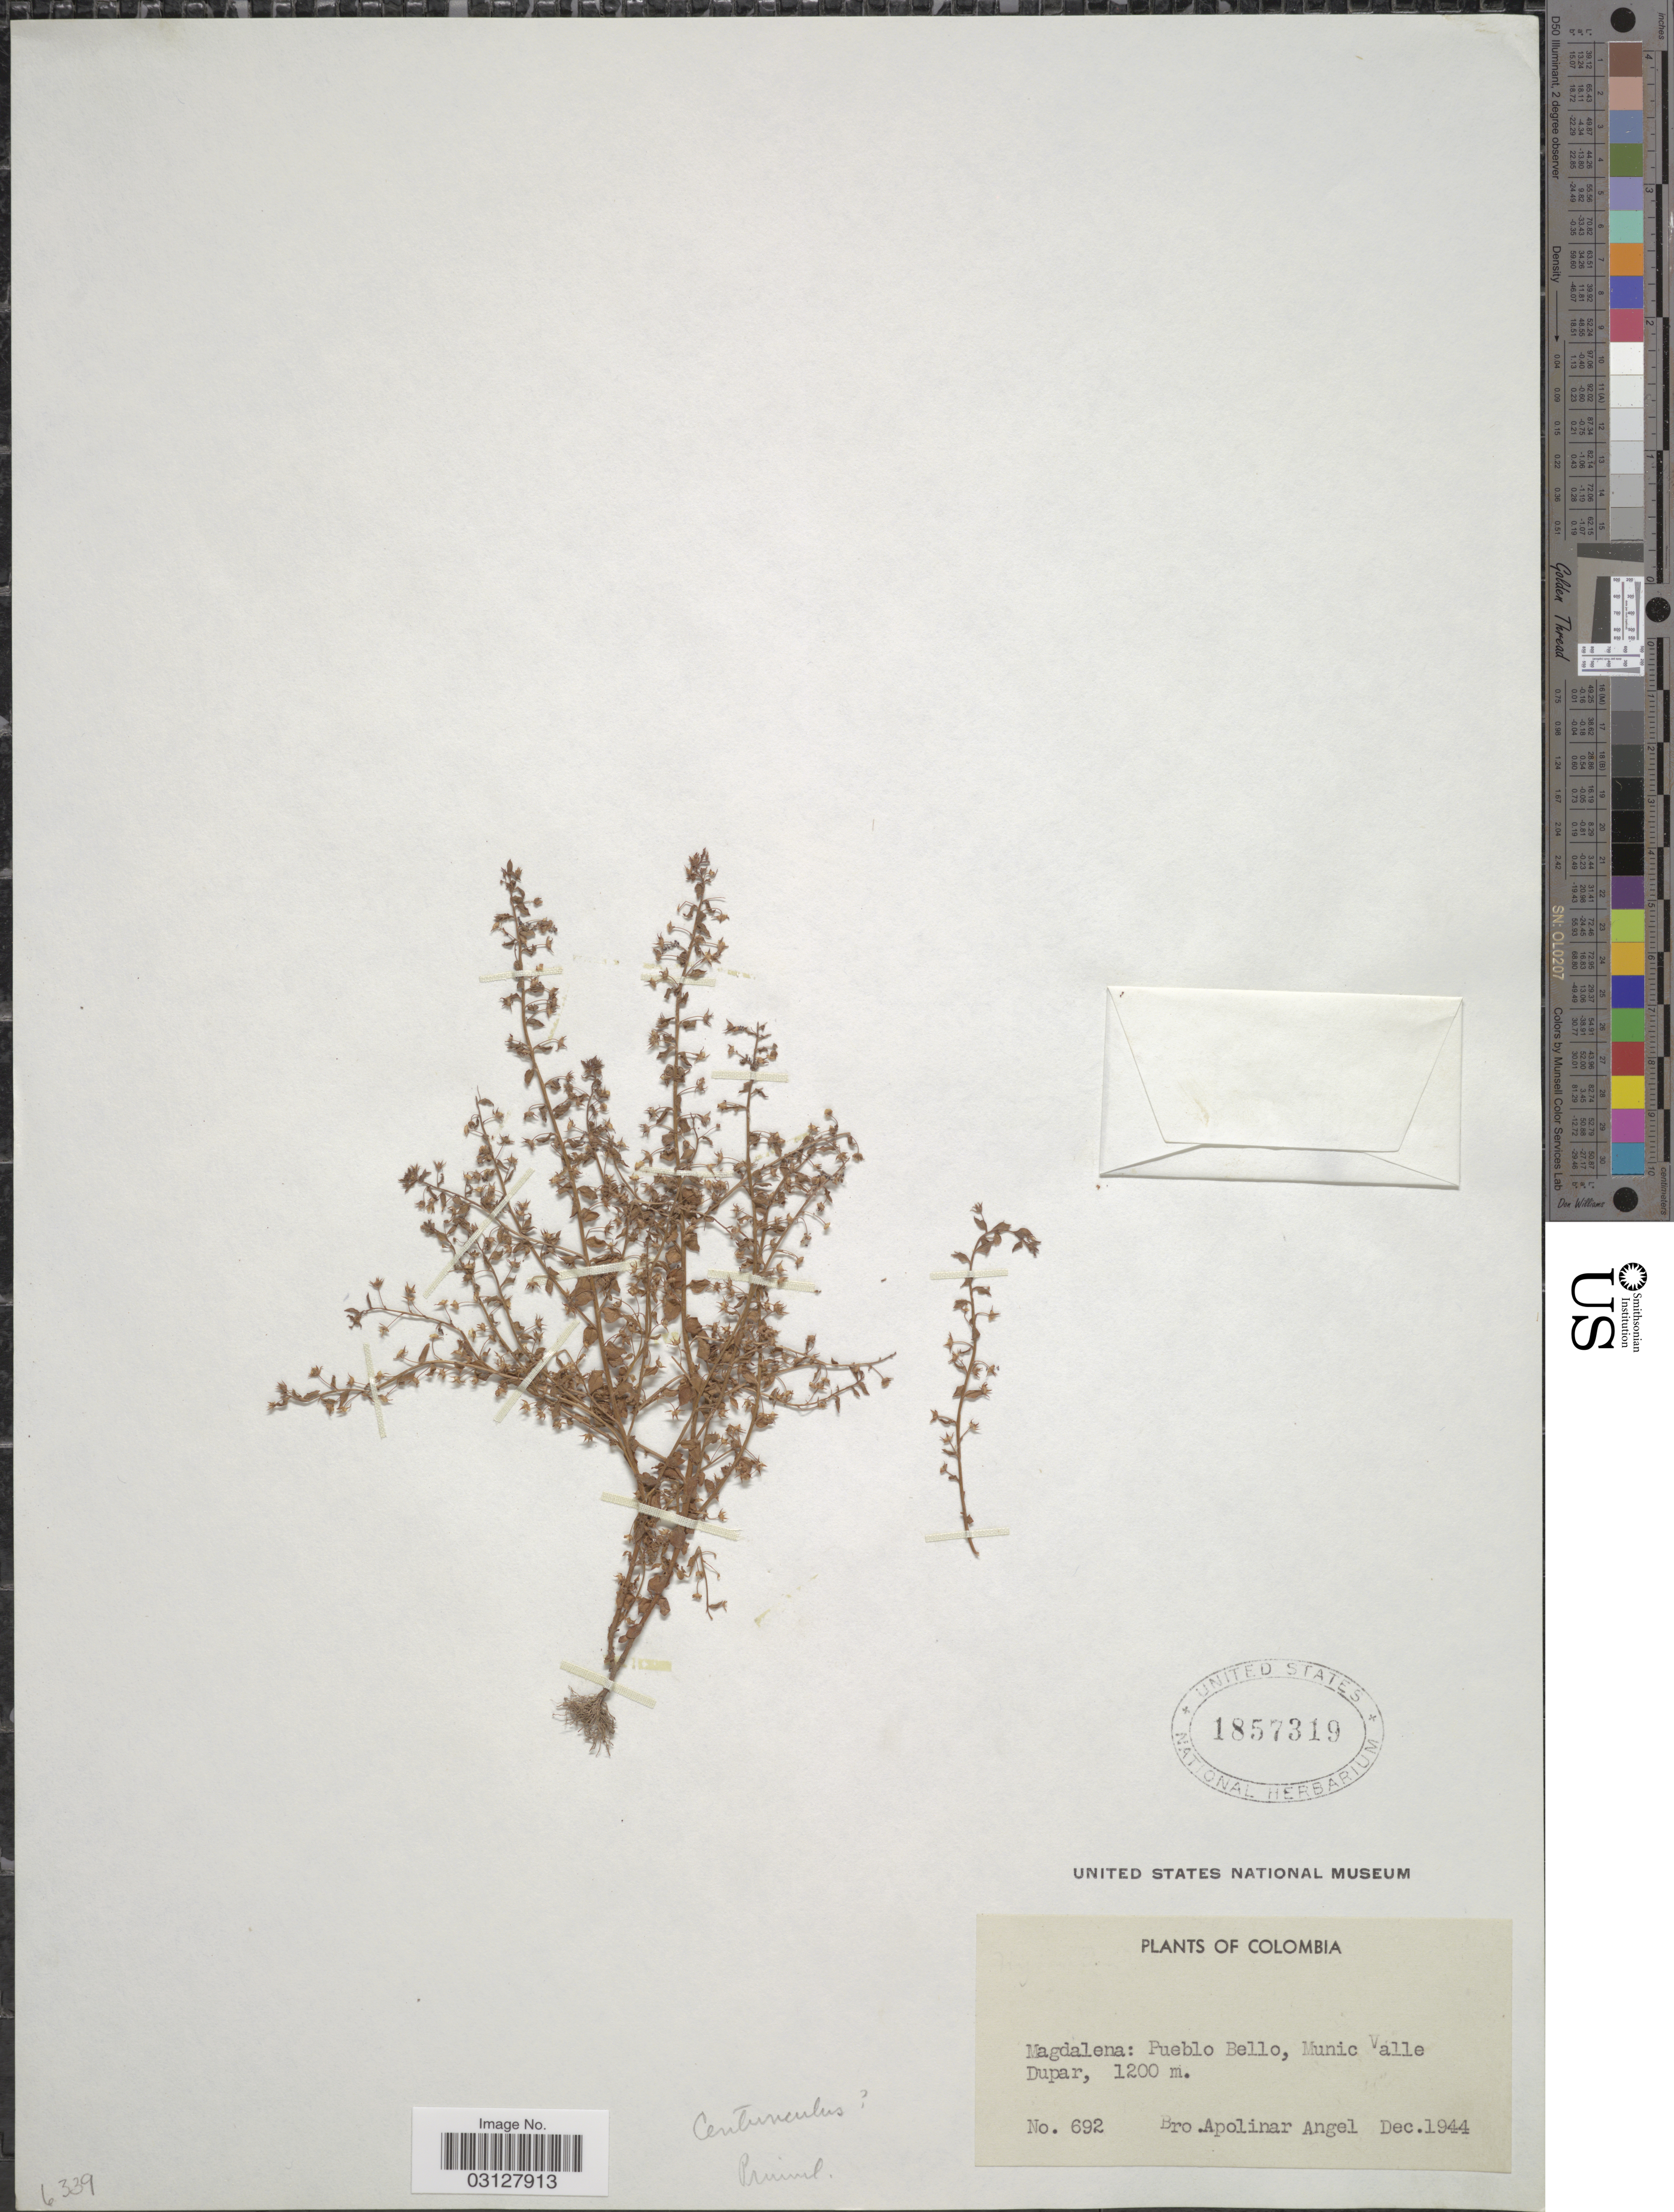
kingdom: Plantae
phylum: Tracheophyta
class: Magnoliopsida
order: Ericales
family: Primulaceae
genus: Centunculus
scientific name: Centunculus sp.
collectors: Bro. Apolinar A.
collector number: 692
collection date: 1944-12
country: Colombia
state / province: Magdalena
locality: Pueblo Bello, Munic Valle Dupar.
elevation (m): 1200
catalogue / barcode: US 1857319